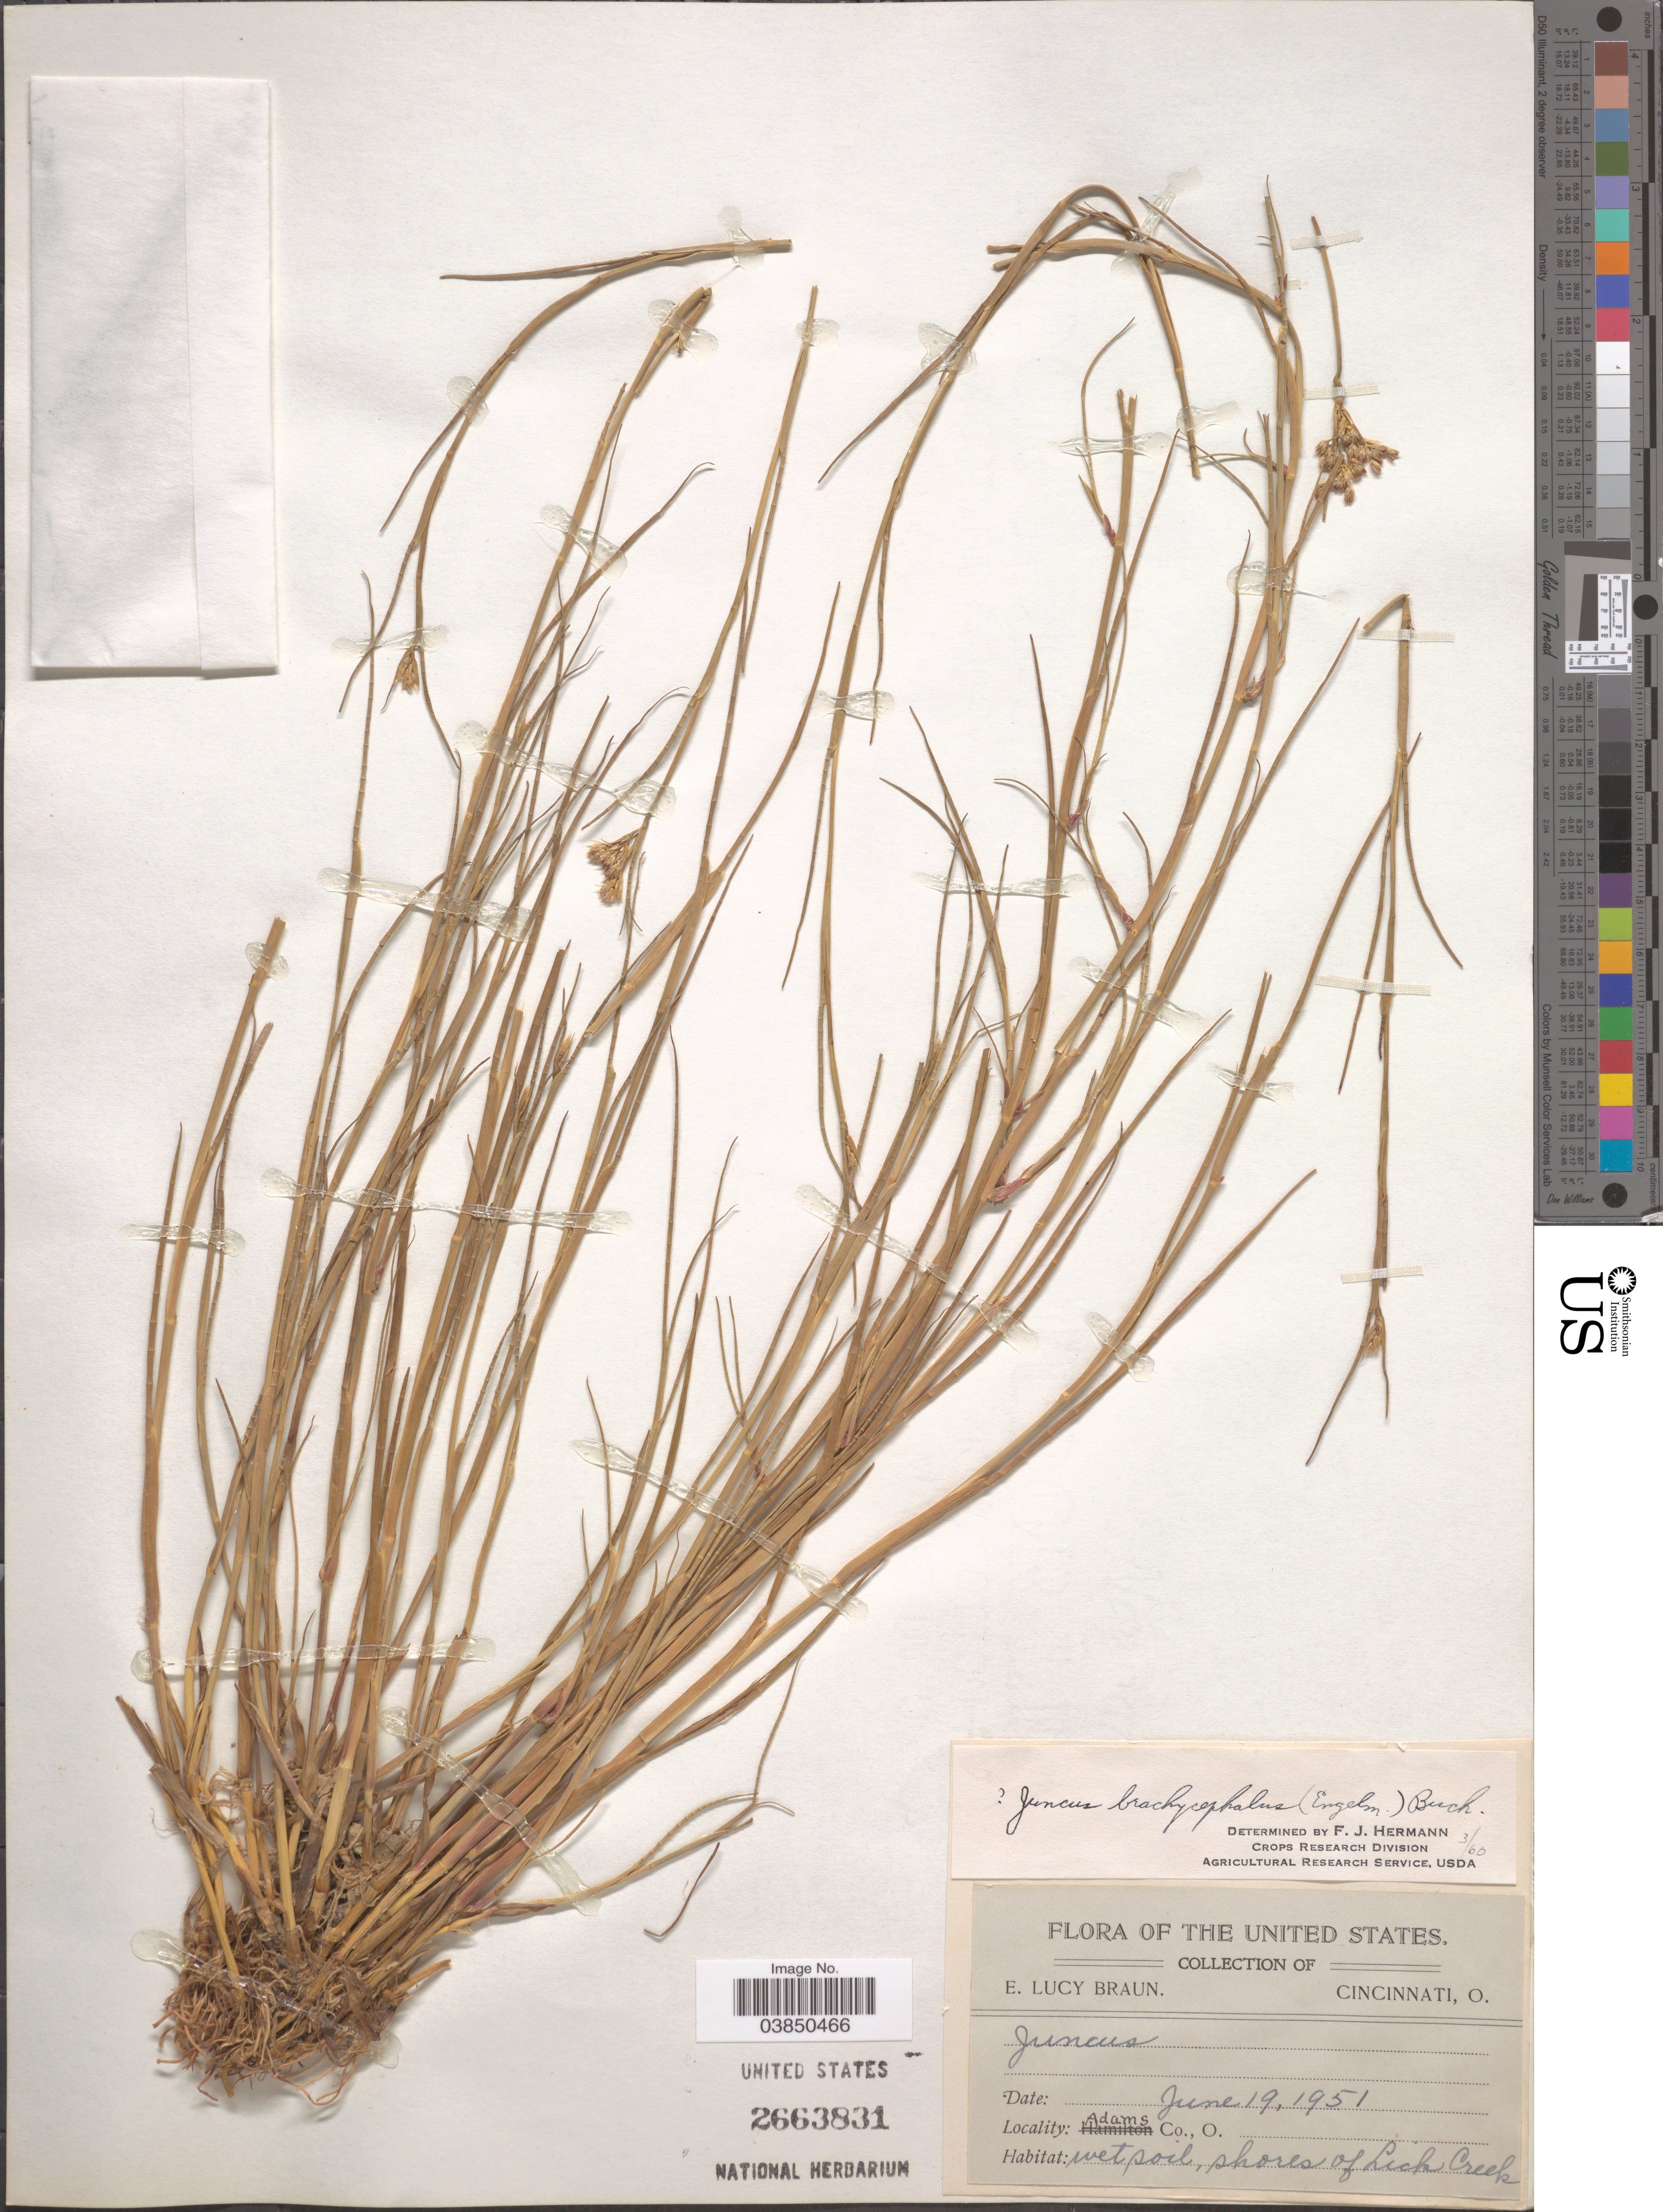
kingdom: Plantae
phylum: Tracheophyta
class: Liliopsida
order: Poales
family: Juncaceae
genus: Juncus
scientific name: Juncus brachycephalus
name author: (Engelm.) Buchenau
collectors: E. L. Braun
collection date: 1951-06-19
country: United States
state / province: Ohio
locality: Adams Co. Shores of Lick Creek.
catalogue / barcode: US 2663831